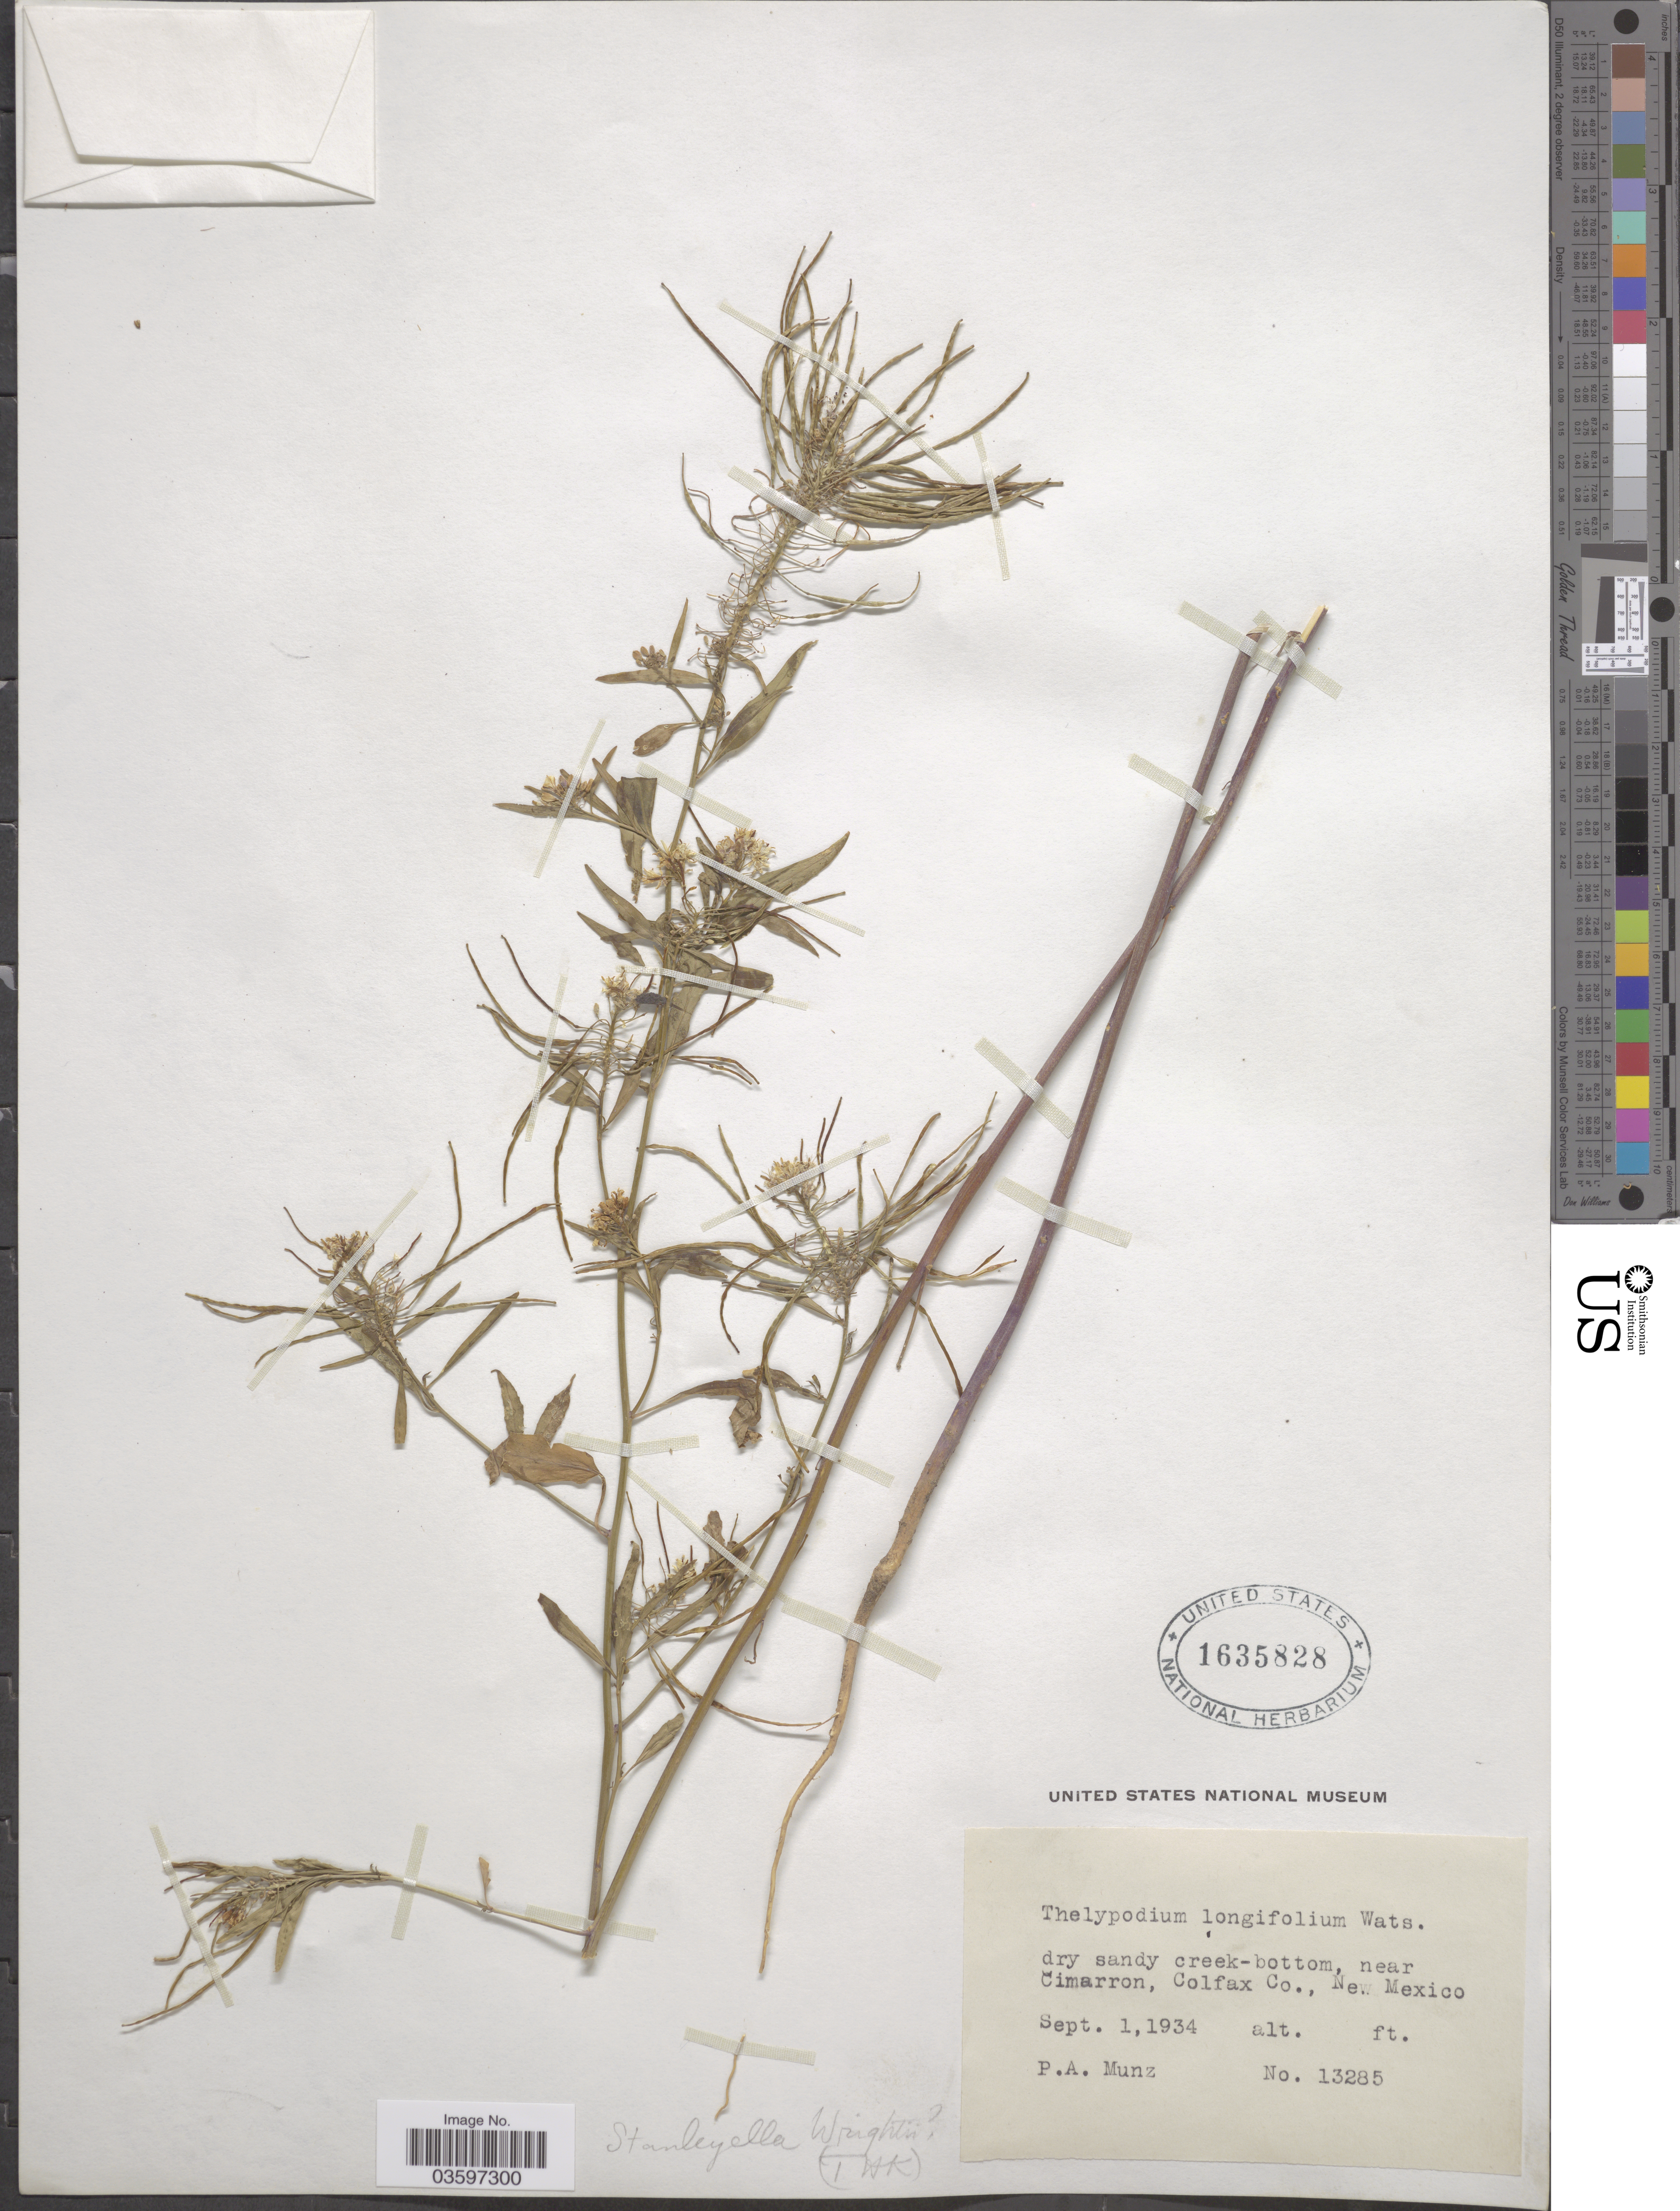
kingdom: Plantae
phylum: Tracheophyta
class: Magnoliopsida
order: Brassicales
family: Brassicaceae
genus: Stanleyella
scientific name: Stanleyella wrightii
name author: Rydb.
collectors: P. A. Munz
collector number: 13285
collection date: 1934-09-01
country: United States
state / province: New Mexico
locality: Near Cimarron, Colfax Co.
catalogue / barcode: US 1635828